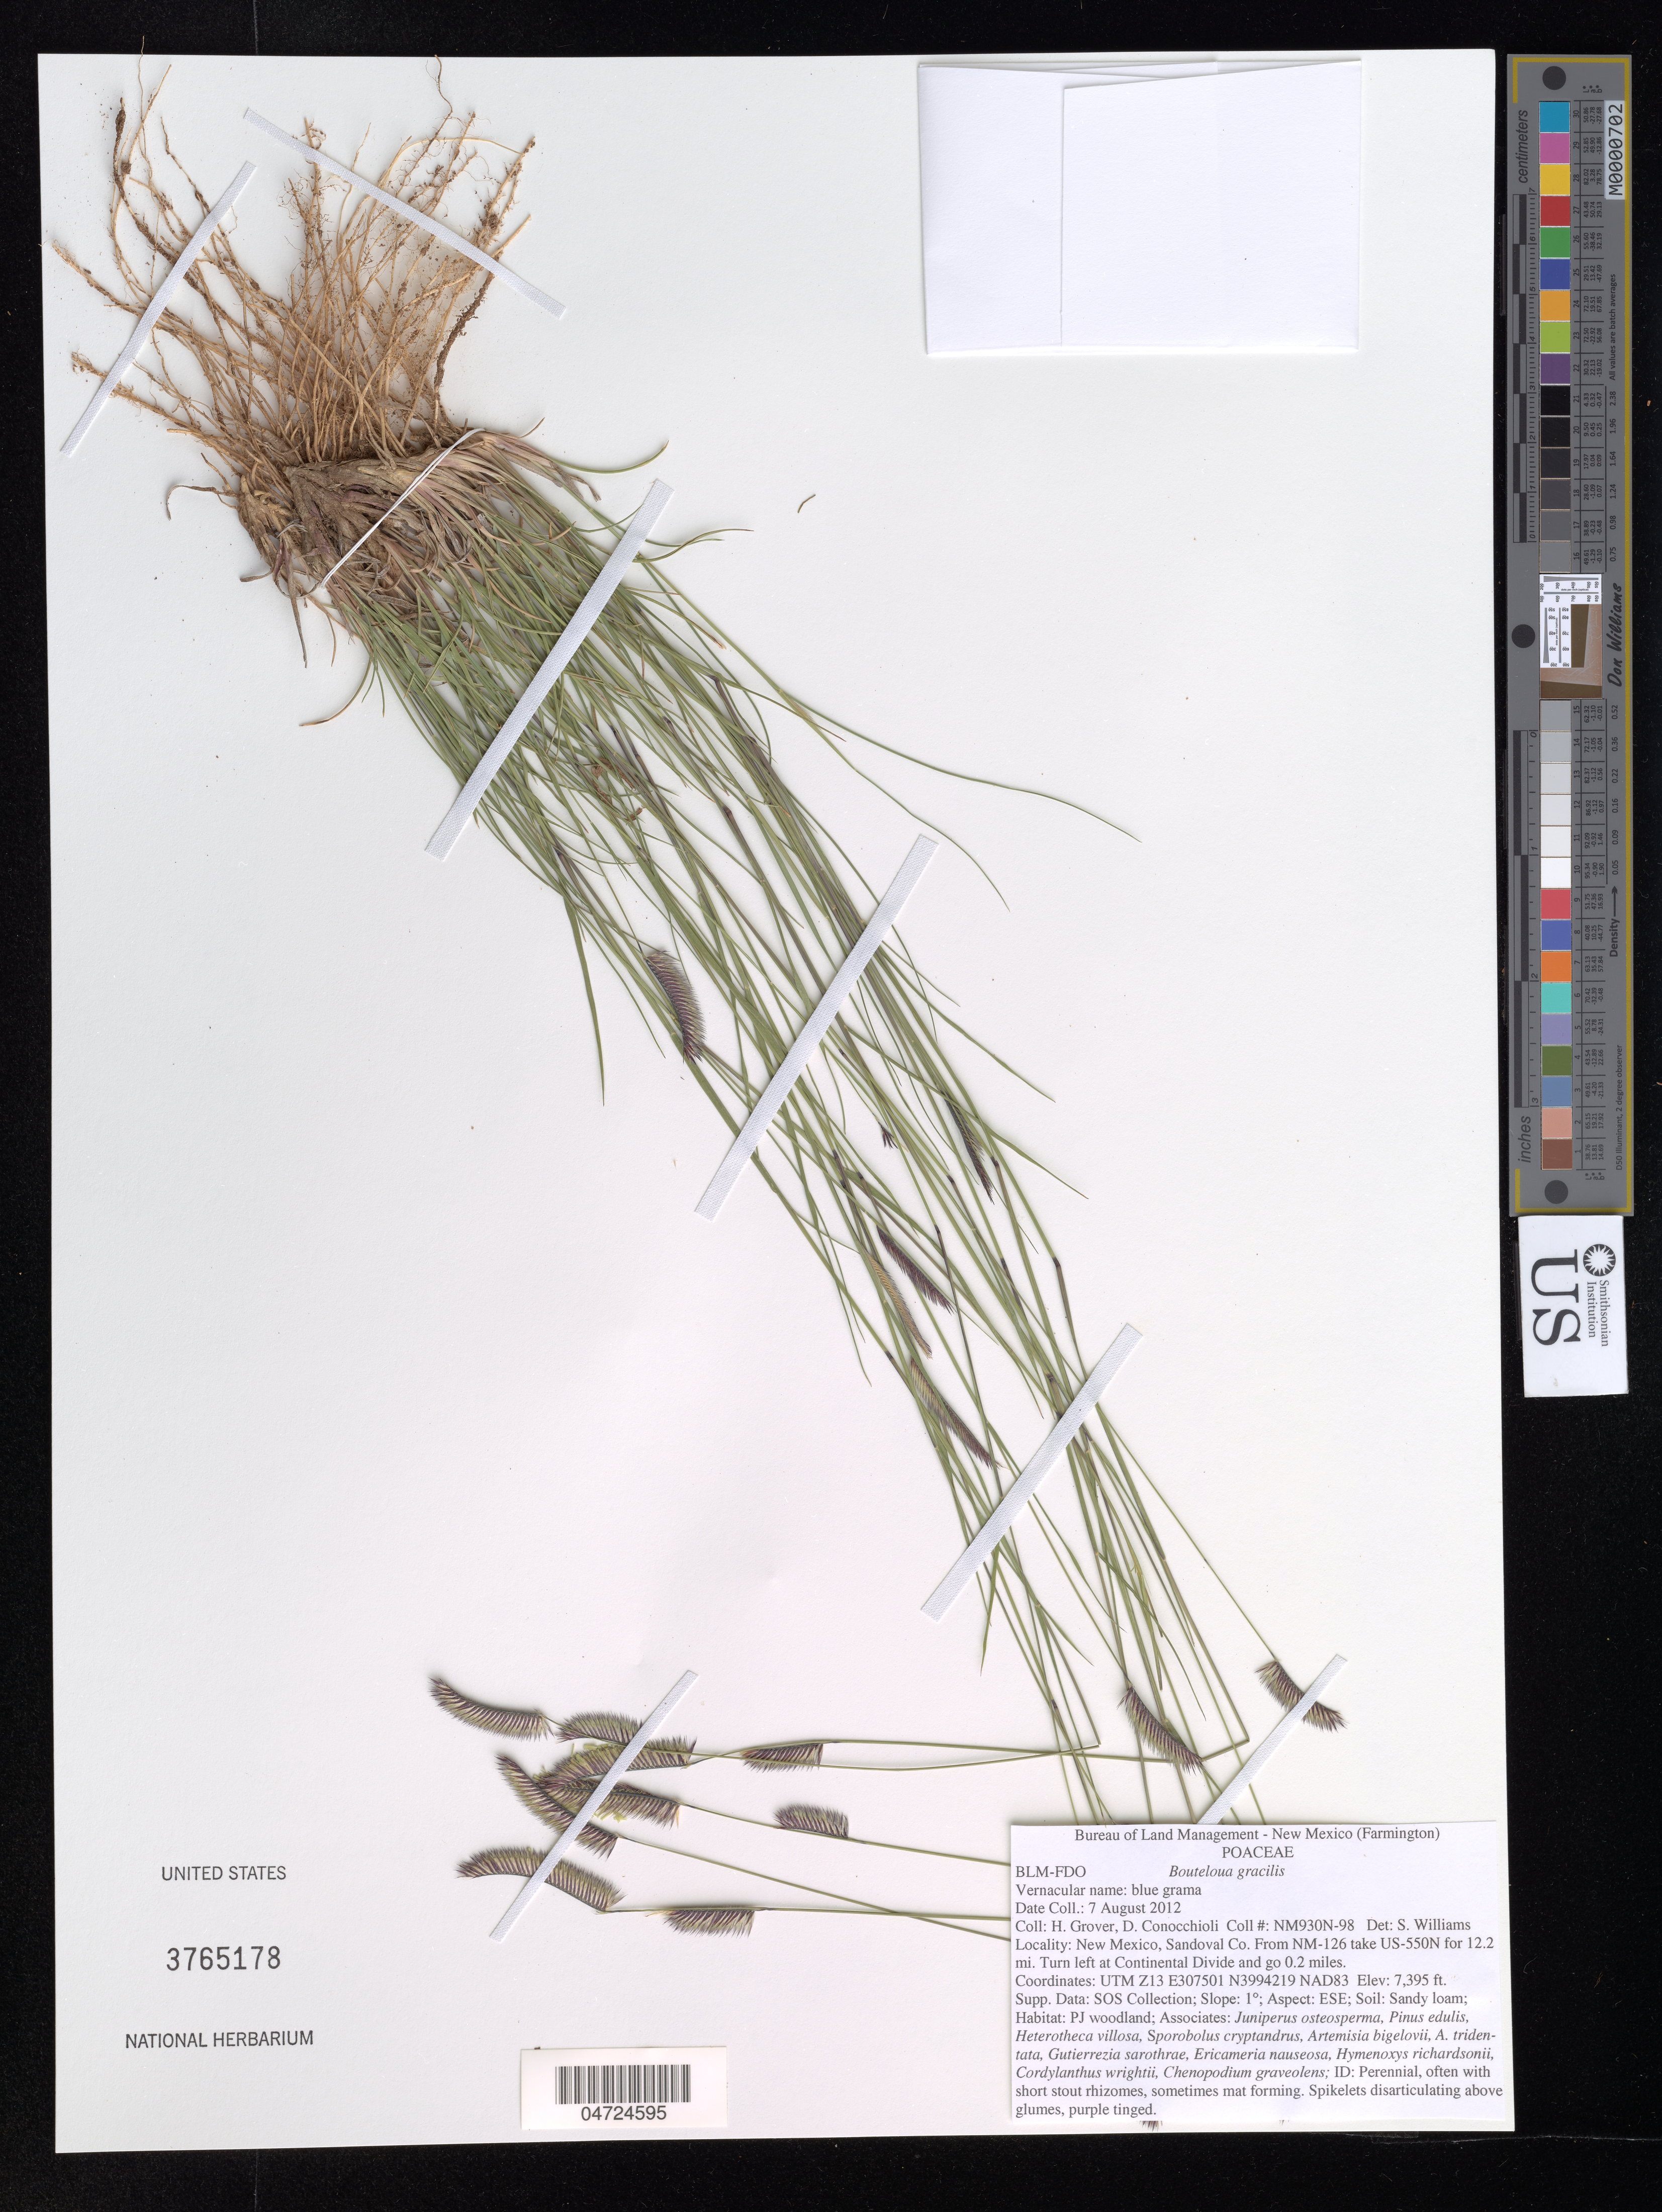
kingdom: Plantae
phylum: Tracheophyta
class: Liliopsida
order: Poales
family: Poaceae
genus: Bouteloua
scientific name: Bouteloua gracilis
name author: (Kunth) Lag. ex Griffiths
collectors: H. Grover & D. Conocchioli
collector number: NM930N-98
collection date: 2012-08-07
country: United States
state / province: New Mexico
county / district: Sandoval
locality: Sandoval Co. From NM-126 take US-550N for 12.2 mi. Turn left at Continental Divide and go 0.2 miles. UTM Z13 NAD83.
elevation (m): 2254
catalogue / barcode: US 3765178